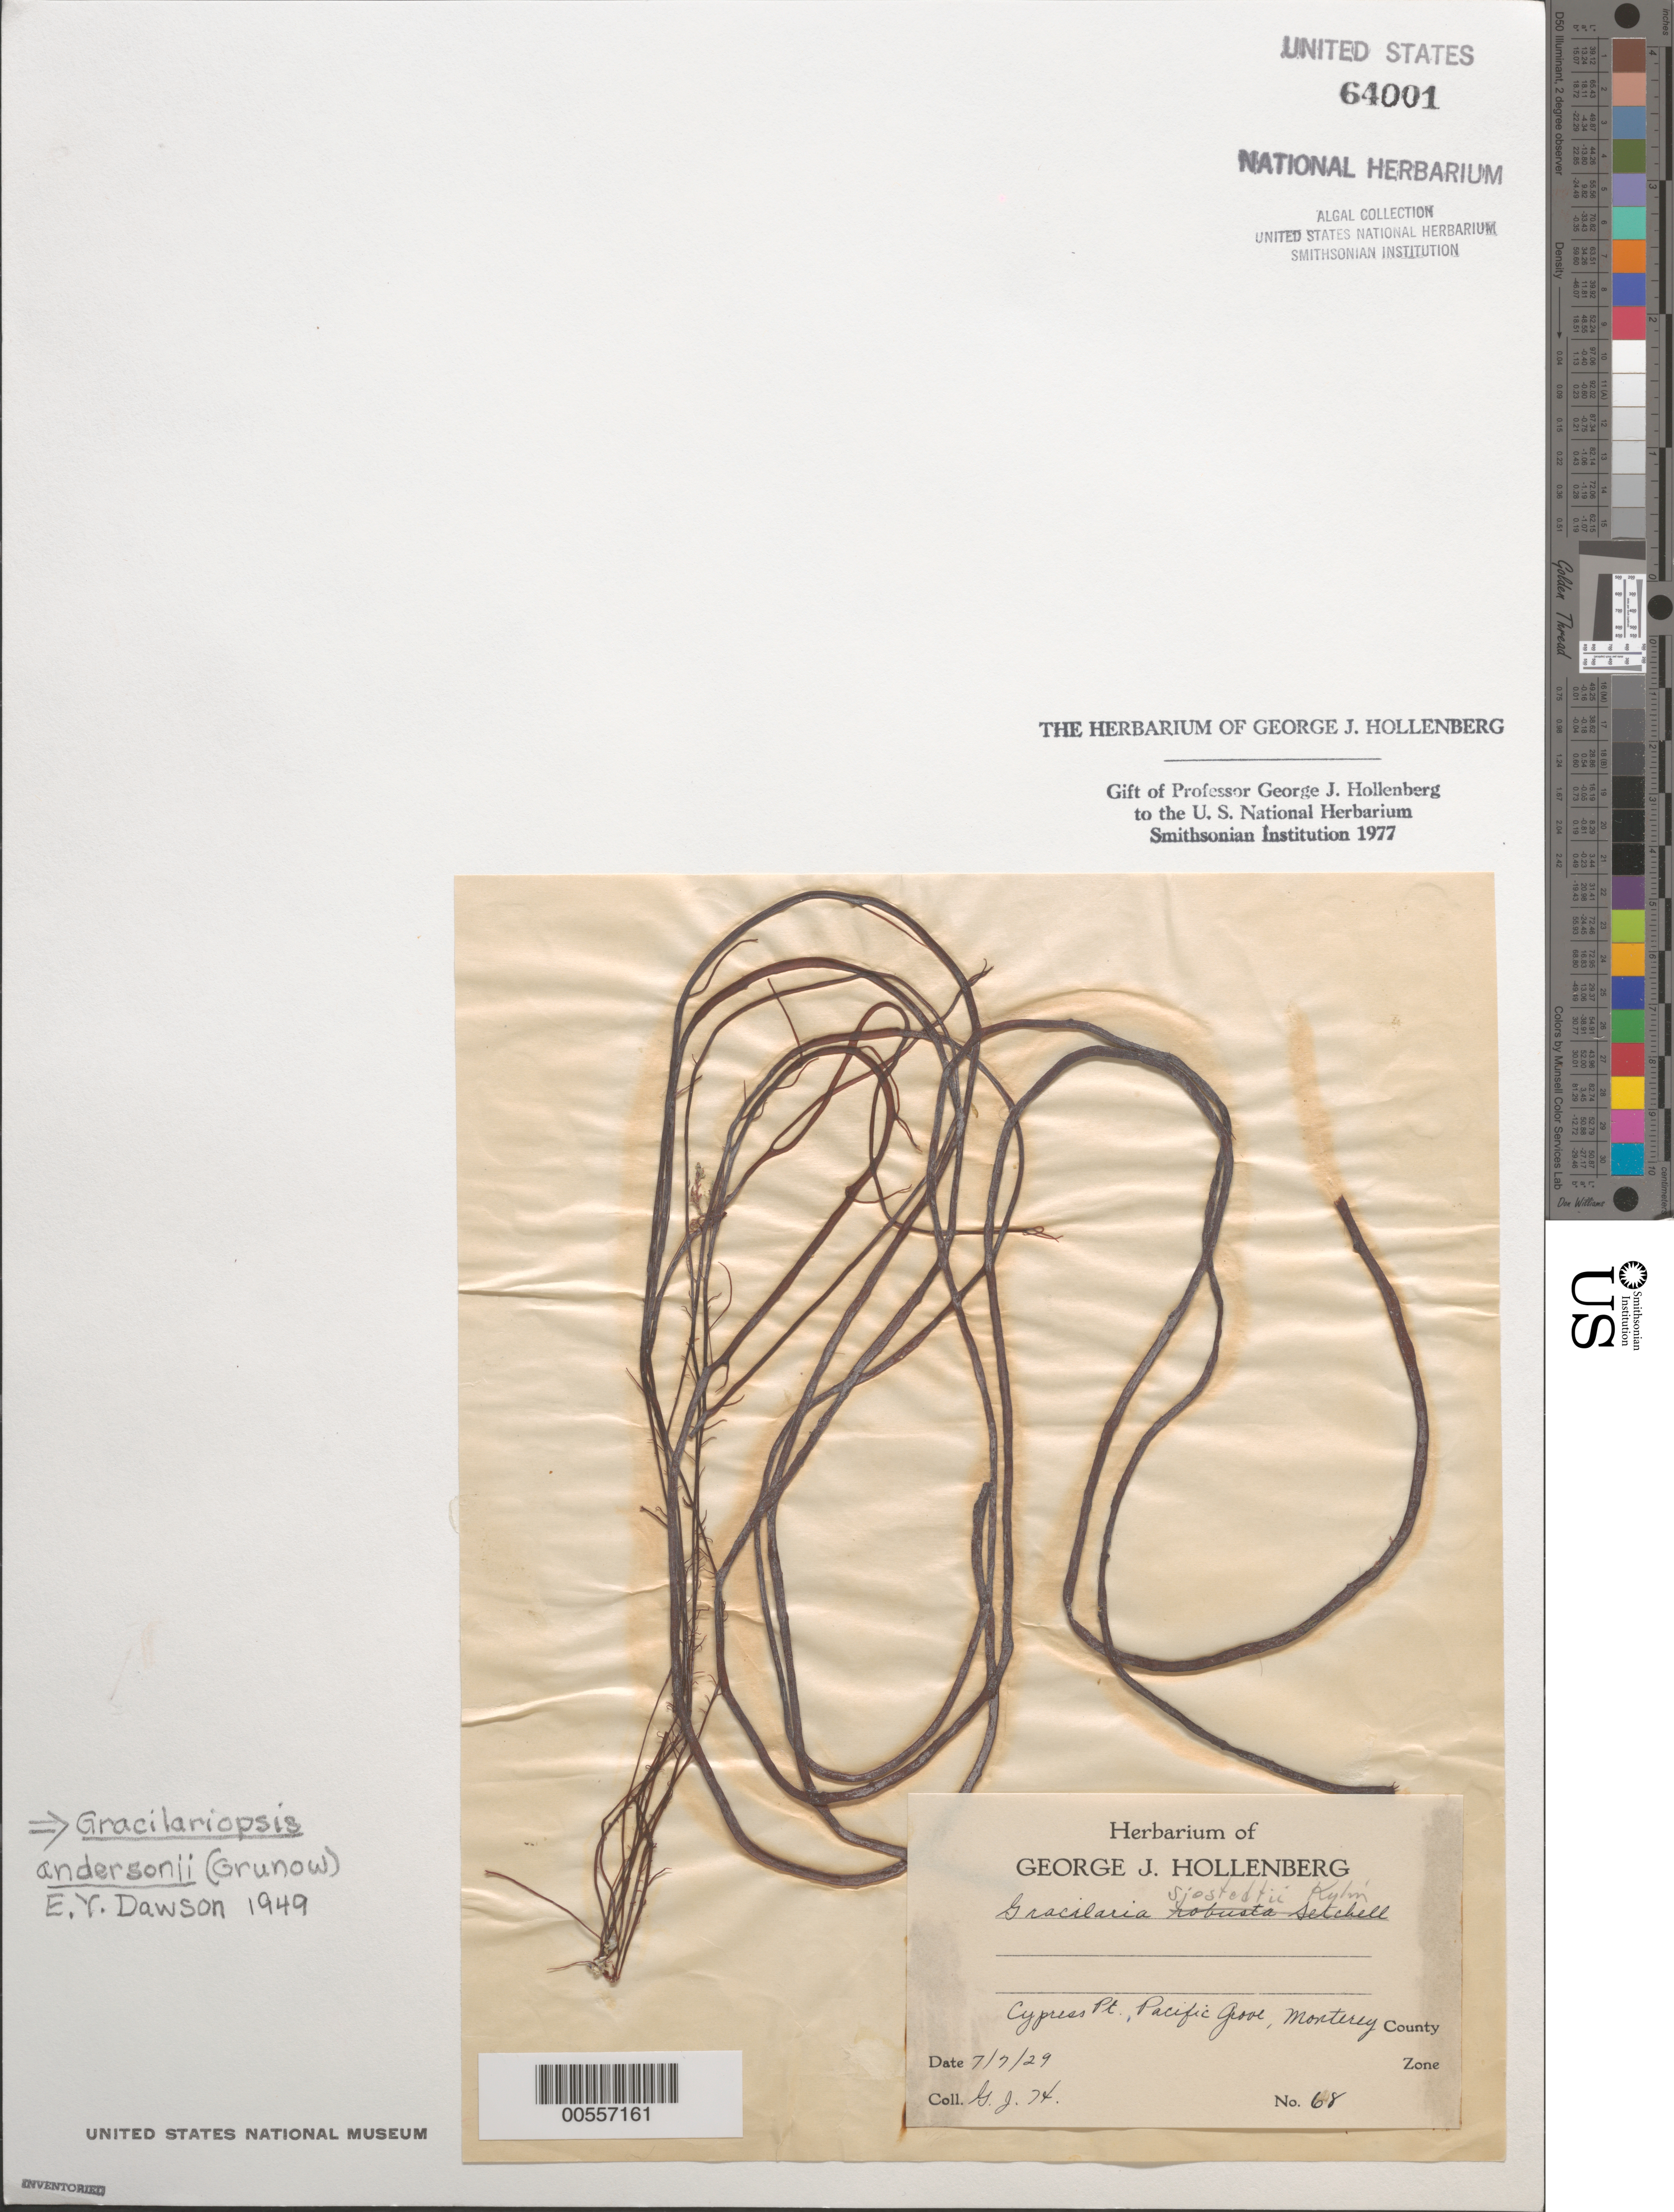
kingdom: Plantae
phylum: Rhodophyta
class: Florideophyceae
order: Gracilariales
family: Gracilariaceae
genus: Gracilariopsis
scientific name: Gracilariopsis andersonii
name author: (Grunow) E.Y. Dawson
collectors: G. Hollenberg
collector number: GJH 68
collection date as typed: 07 Jul 1929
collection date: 1929-07-07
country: United States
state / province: California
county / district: Monterey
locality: Cypress Point, Pacific Grove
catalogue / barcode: US 64001